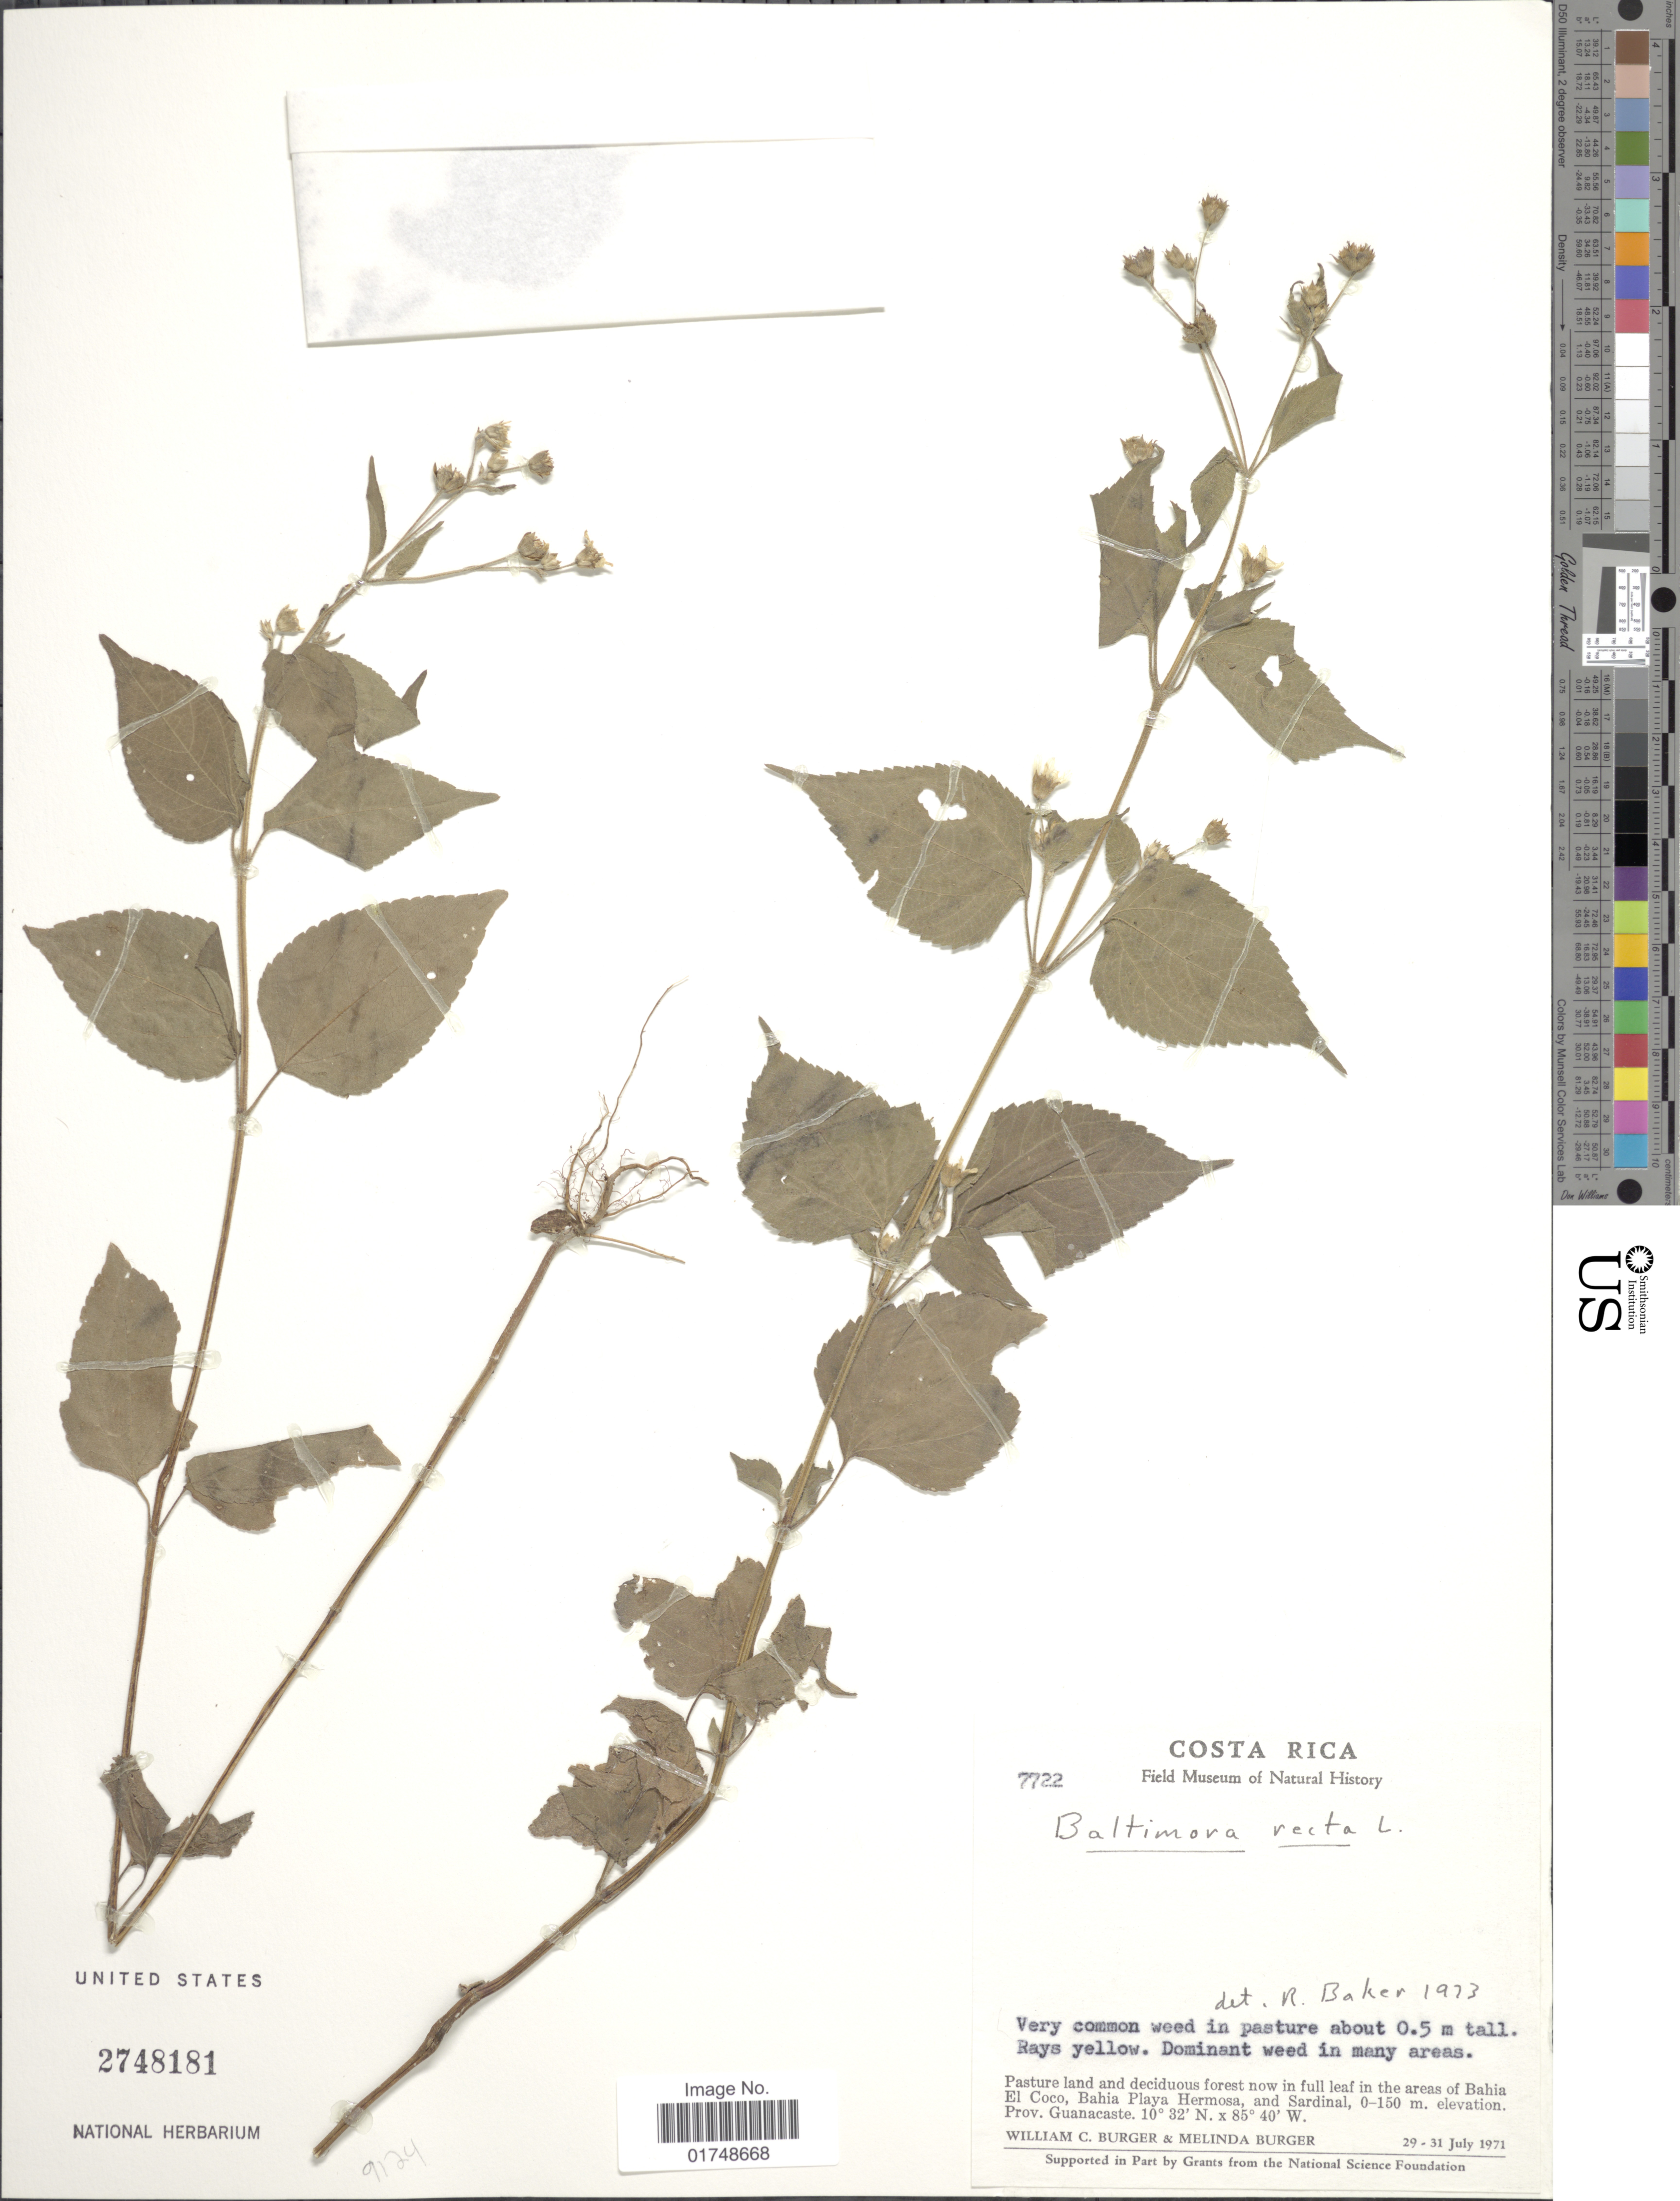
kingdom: Plantae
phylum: Tracheophyta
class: Magnoliopsida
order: Asterales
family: Asteraceae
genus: Baltimora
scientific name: Baltimora recta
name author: L.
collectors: W. Burger & M. Burger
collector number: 7722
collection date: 1971-07-29/1971-07-31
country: Costa Rica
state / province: Guanacaste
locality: The areas of Bahia El Coco, Bahia Playa Hermosa, and Sardinal, Prov. Guanacaste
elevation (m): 0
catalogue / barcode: US 2748181